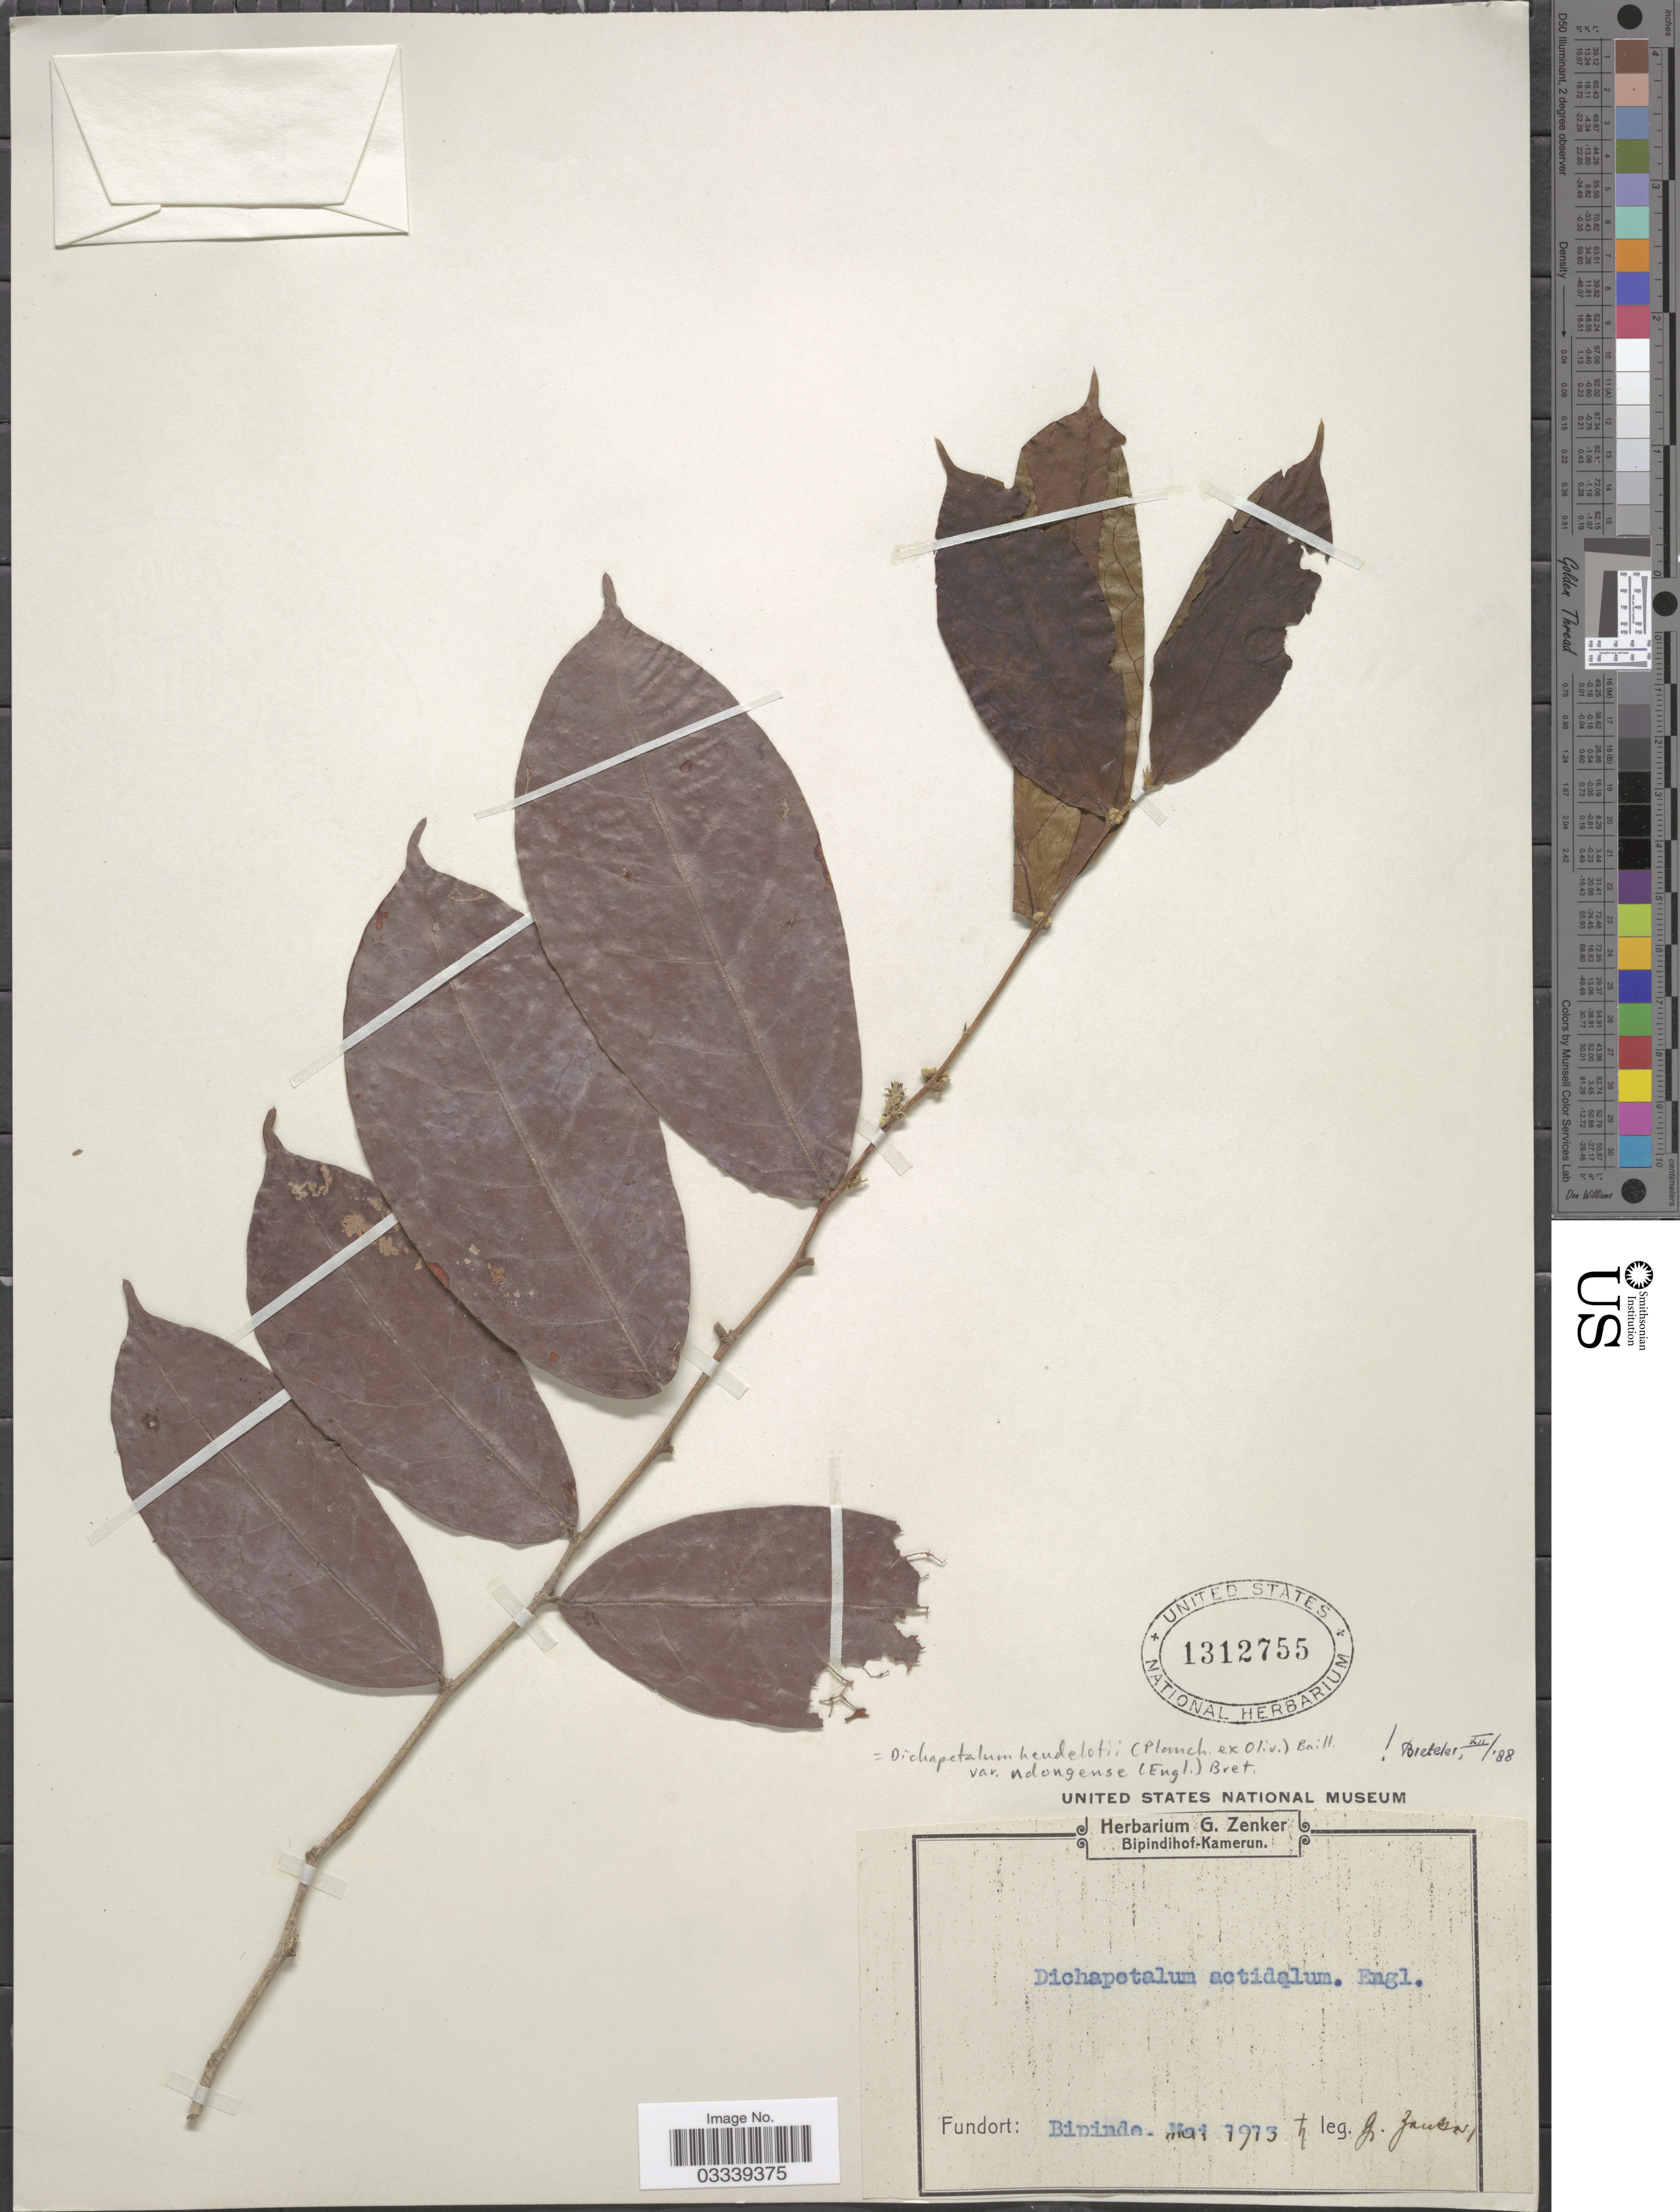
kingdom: Plantae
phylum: Tracheophyta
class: Magnoliopsida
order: Malpighiales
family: Dichapetalaceae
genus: Dichapetalum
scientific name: Dichapetalum heudelotii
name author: (Planch. ex Oliv.) Baill.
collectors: G. A. Zenker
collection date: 1973-05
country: Cameroon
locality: Bipinde.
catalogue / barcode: US 1312755